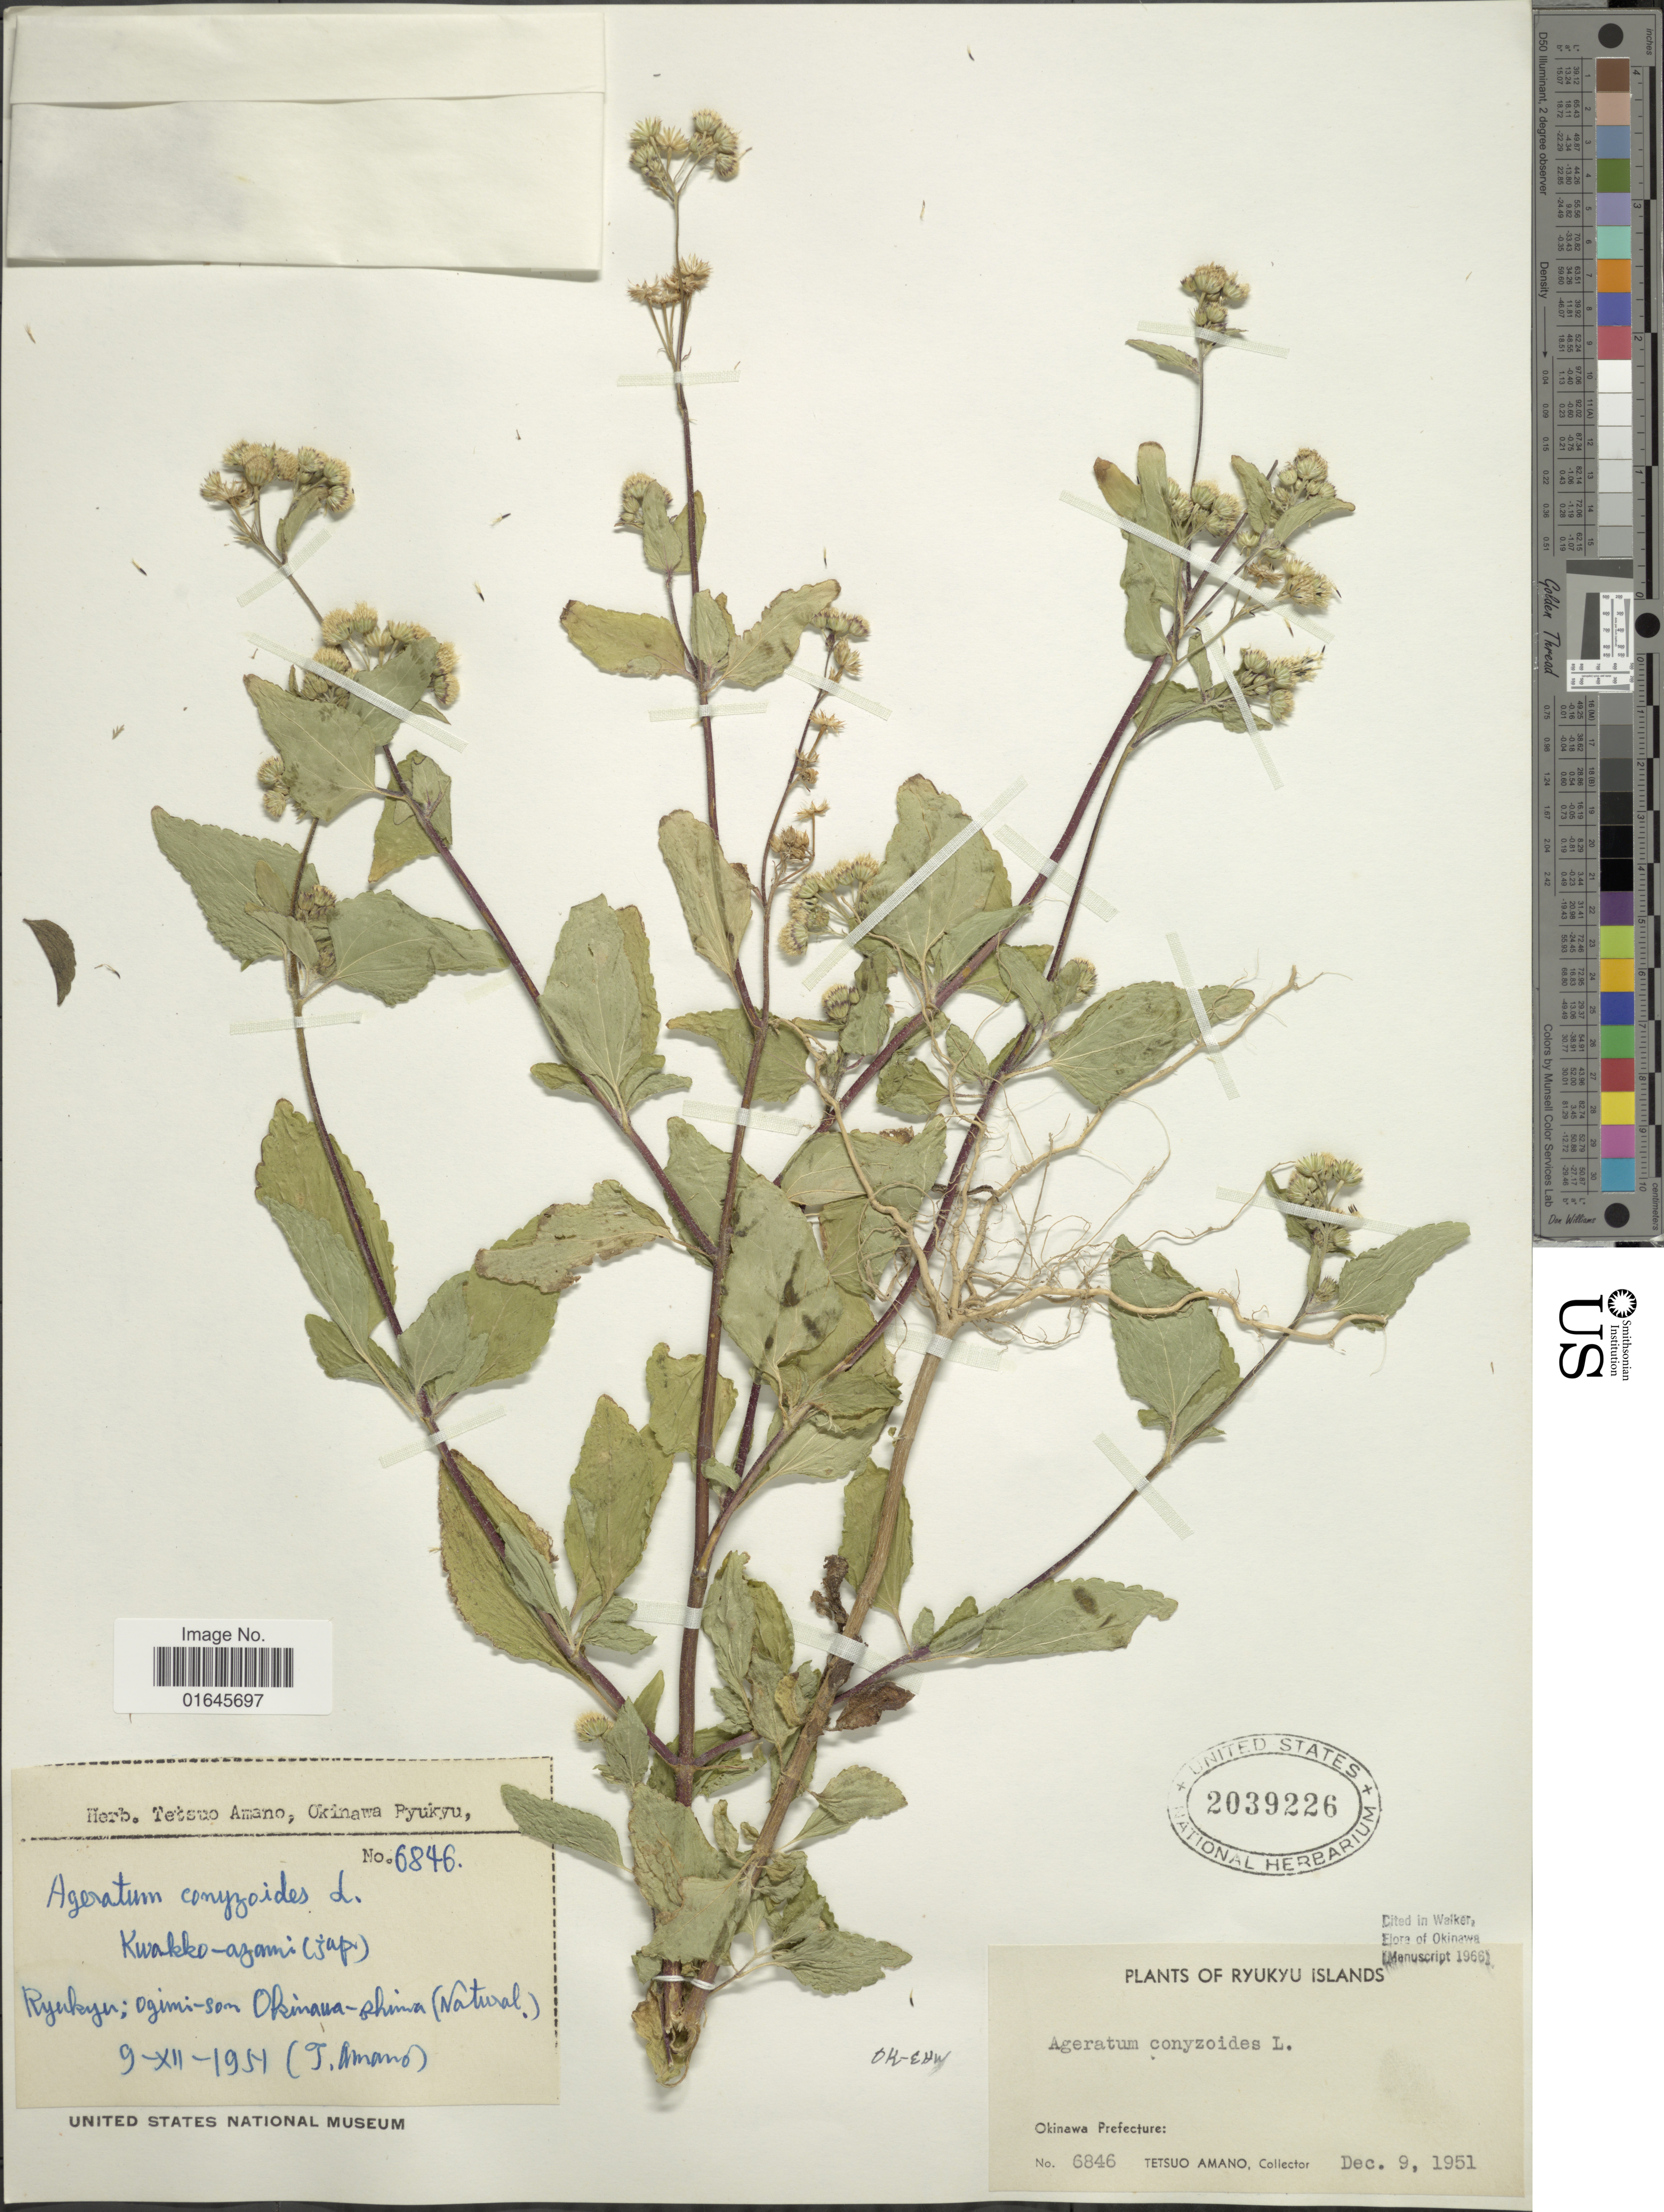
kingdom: Plantae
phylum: Tracheophyta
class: Magnoliopsida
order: Asterales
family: Asteraceae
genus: Ageratum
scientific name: Ageratum conyzoides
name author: L.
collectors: T. Amano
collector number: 6846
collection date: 1951-12-09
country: Japan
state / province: Okinawa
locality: Ryukyu Islands, Ogimi-son, Okinawa-shima.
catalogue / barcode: US 2039226